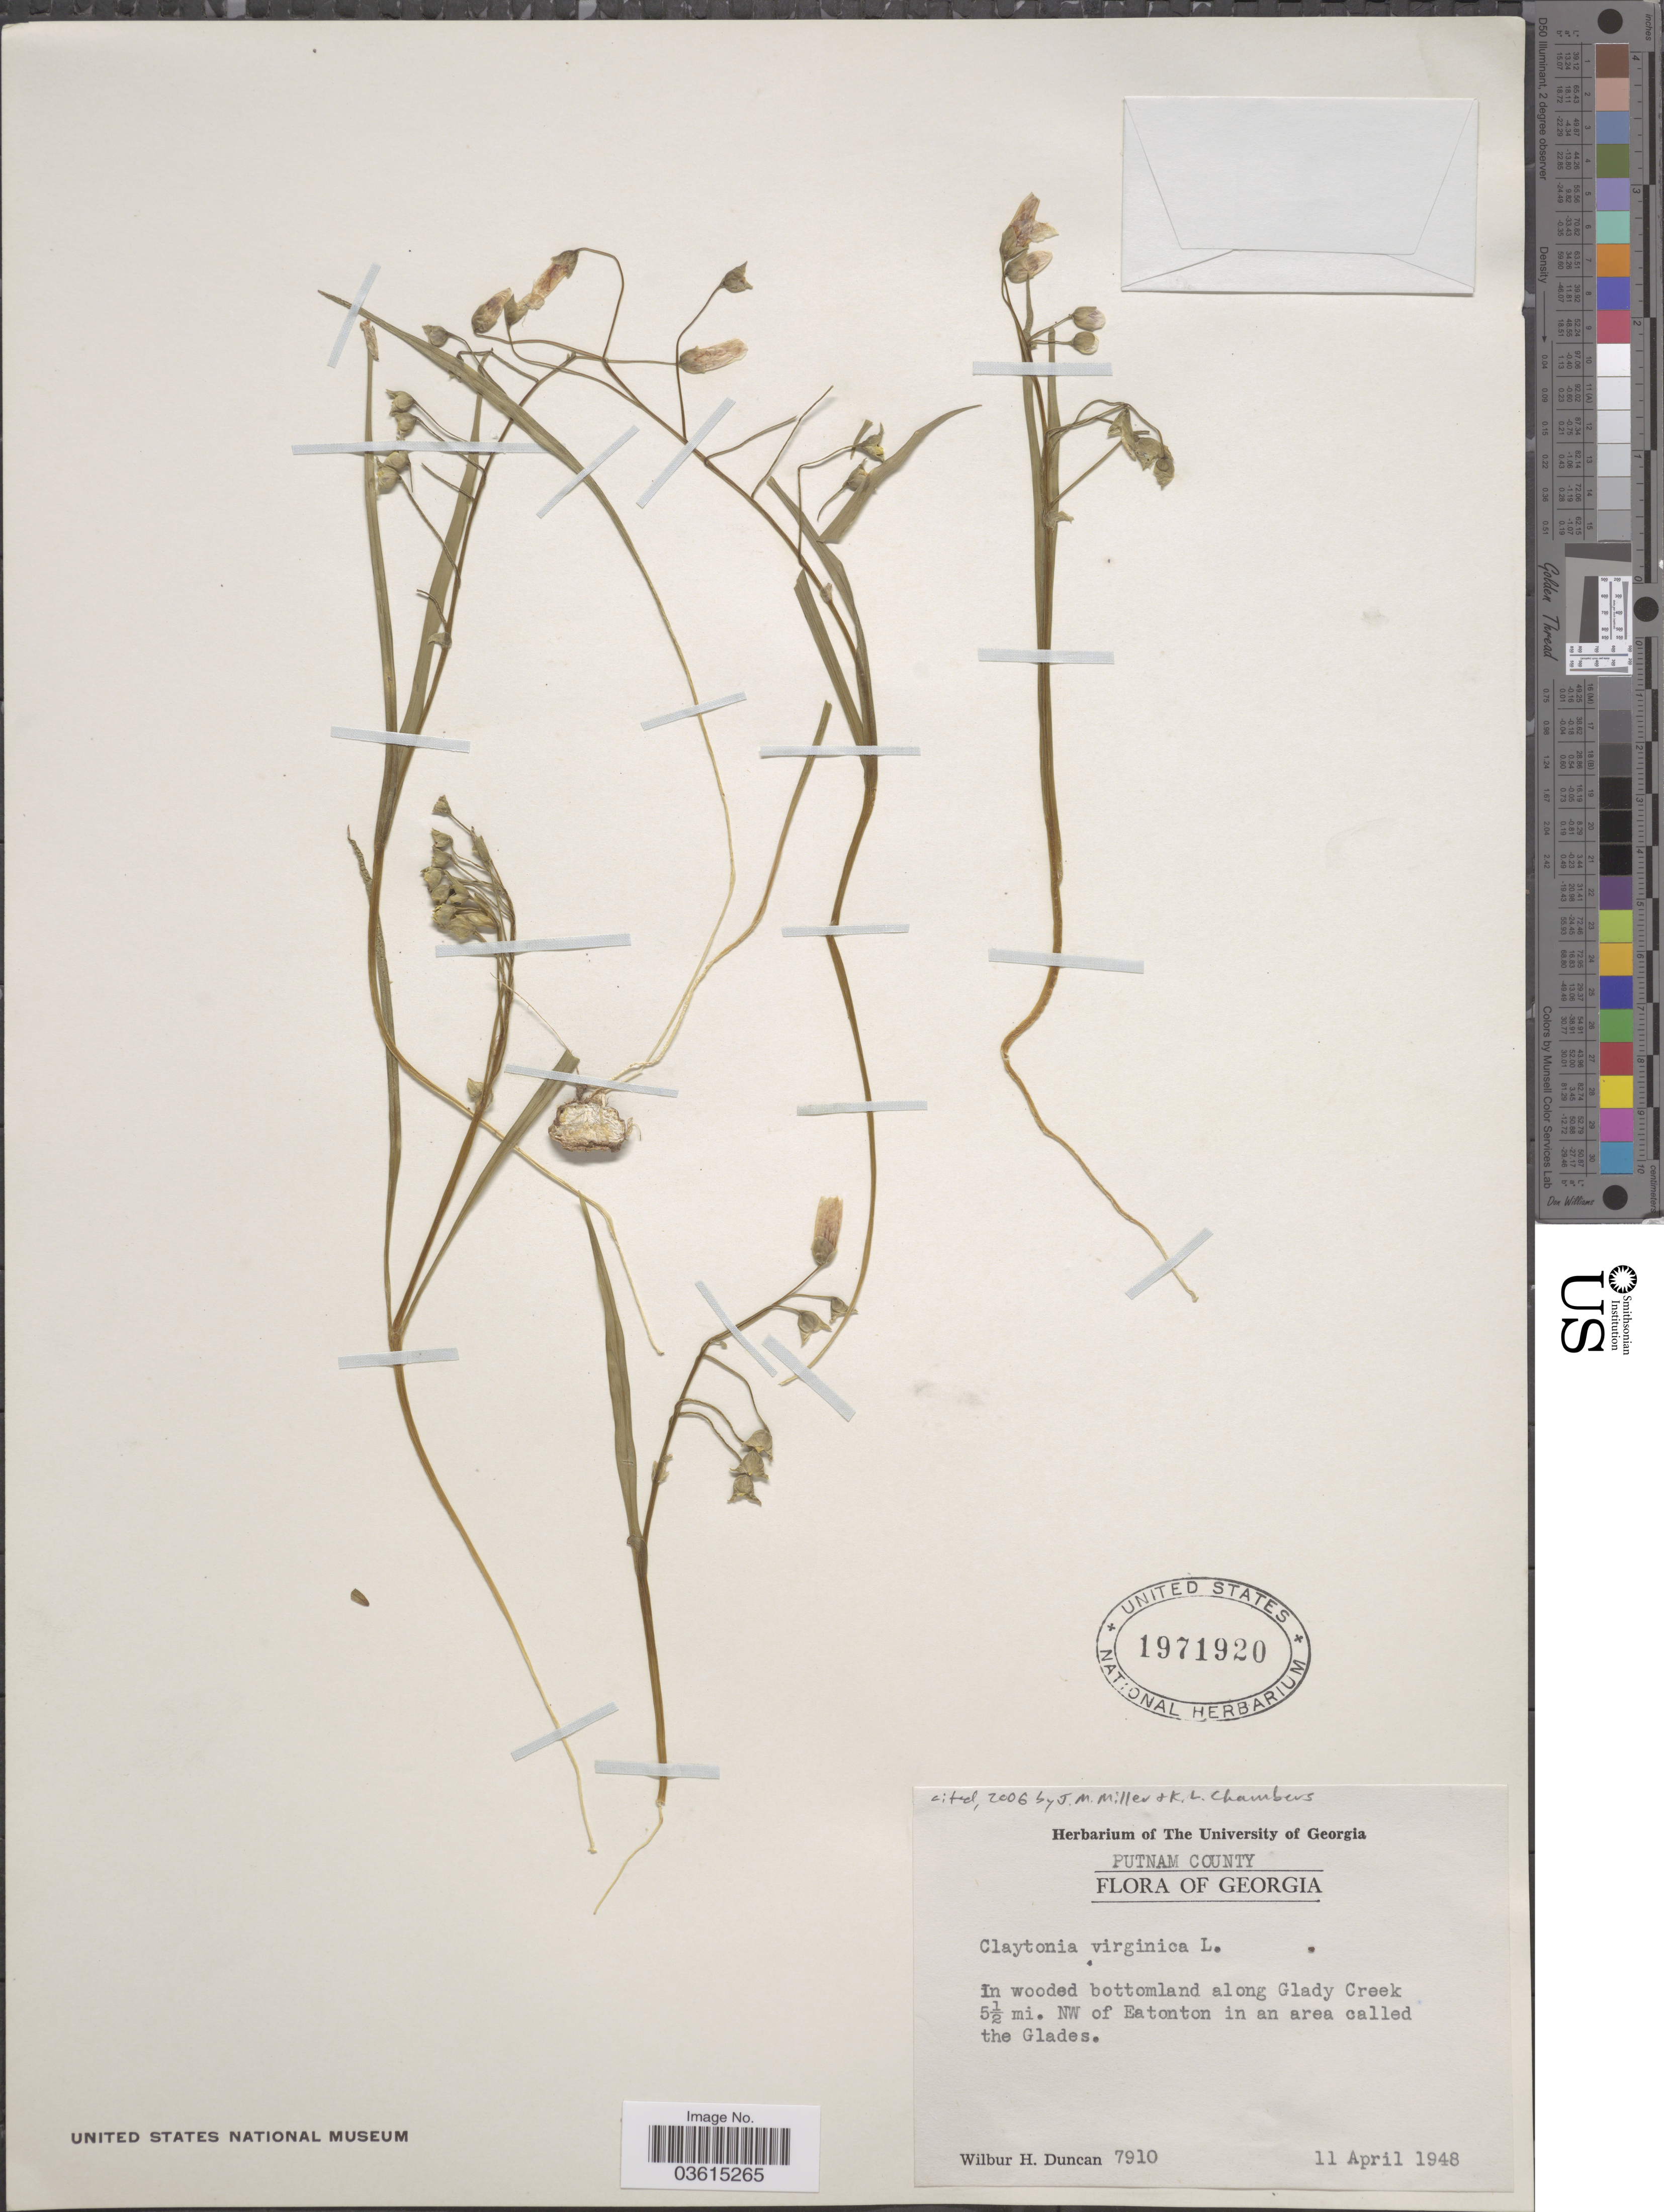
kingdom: Plantae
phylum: Tracheophyta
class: Magnoliopsida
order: Caryophyllales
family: Montiaceae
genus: Claytonia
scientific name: Claytonia virginica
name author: L.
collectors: W. H. Duncan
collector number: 7910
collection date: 1948-04-11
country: United States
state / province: Georgia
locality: Putnam County. In wooded bottomland along Glady Creek 5½ mi. NW of Eatonton in an area called the Glades.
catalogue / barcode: US 1971920